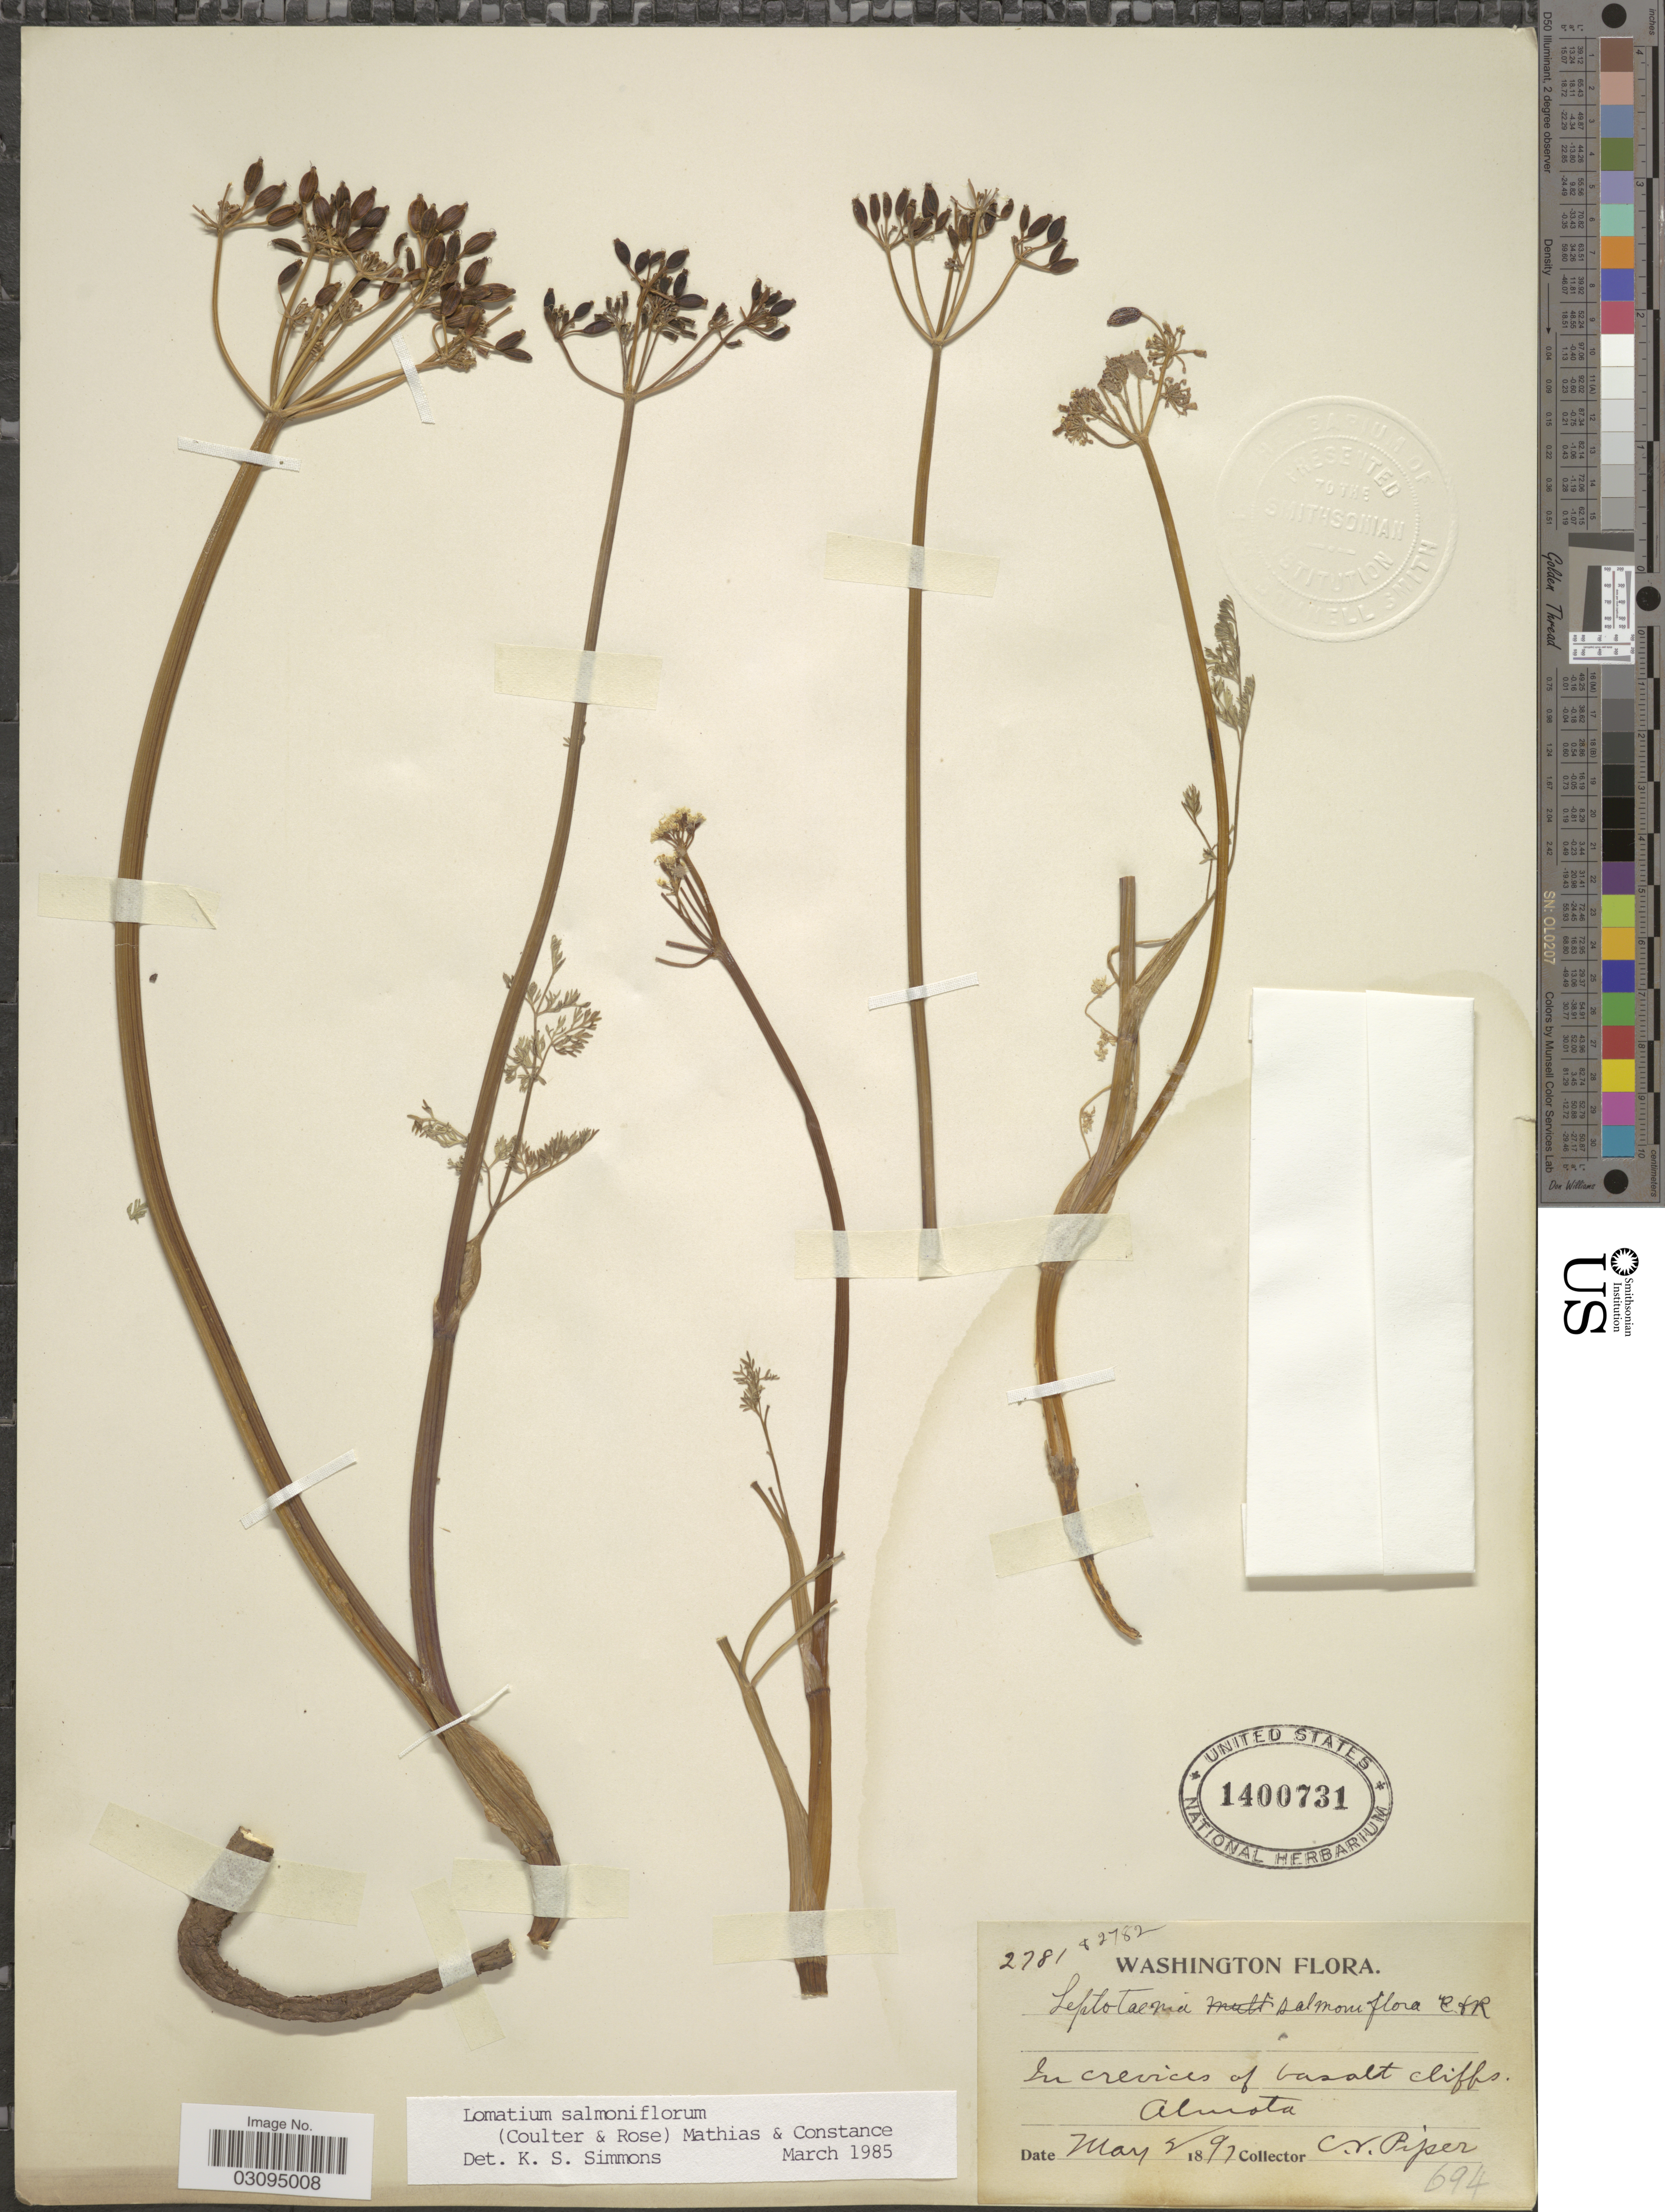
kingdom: Plantae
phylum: Tracheophyta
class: Magnoliopsida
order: Apiales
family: Apiaceae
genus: Lomatium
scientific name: Lomatium salmoniflorum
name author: (J.M. Coult. & Rose) Mathias & Constance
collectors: C. V. Piper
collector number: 2781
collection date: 1897-05-02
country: United States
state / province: Washington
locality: Almata.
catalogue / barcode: US 1400731